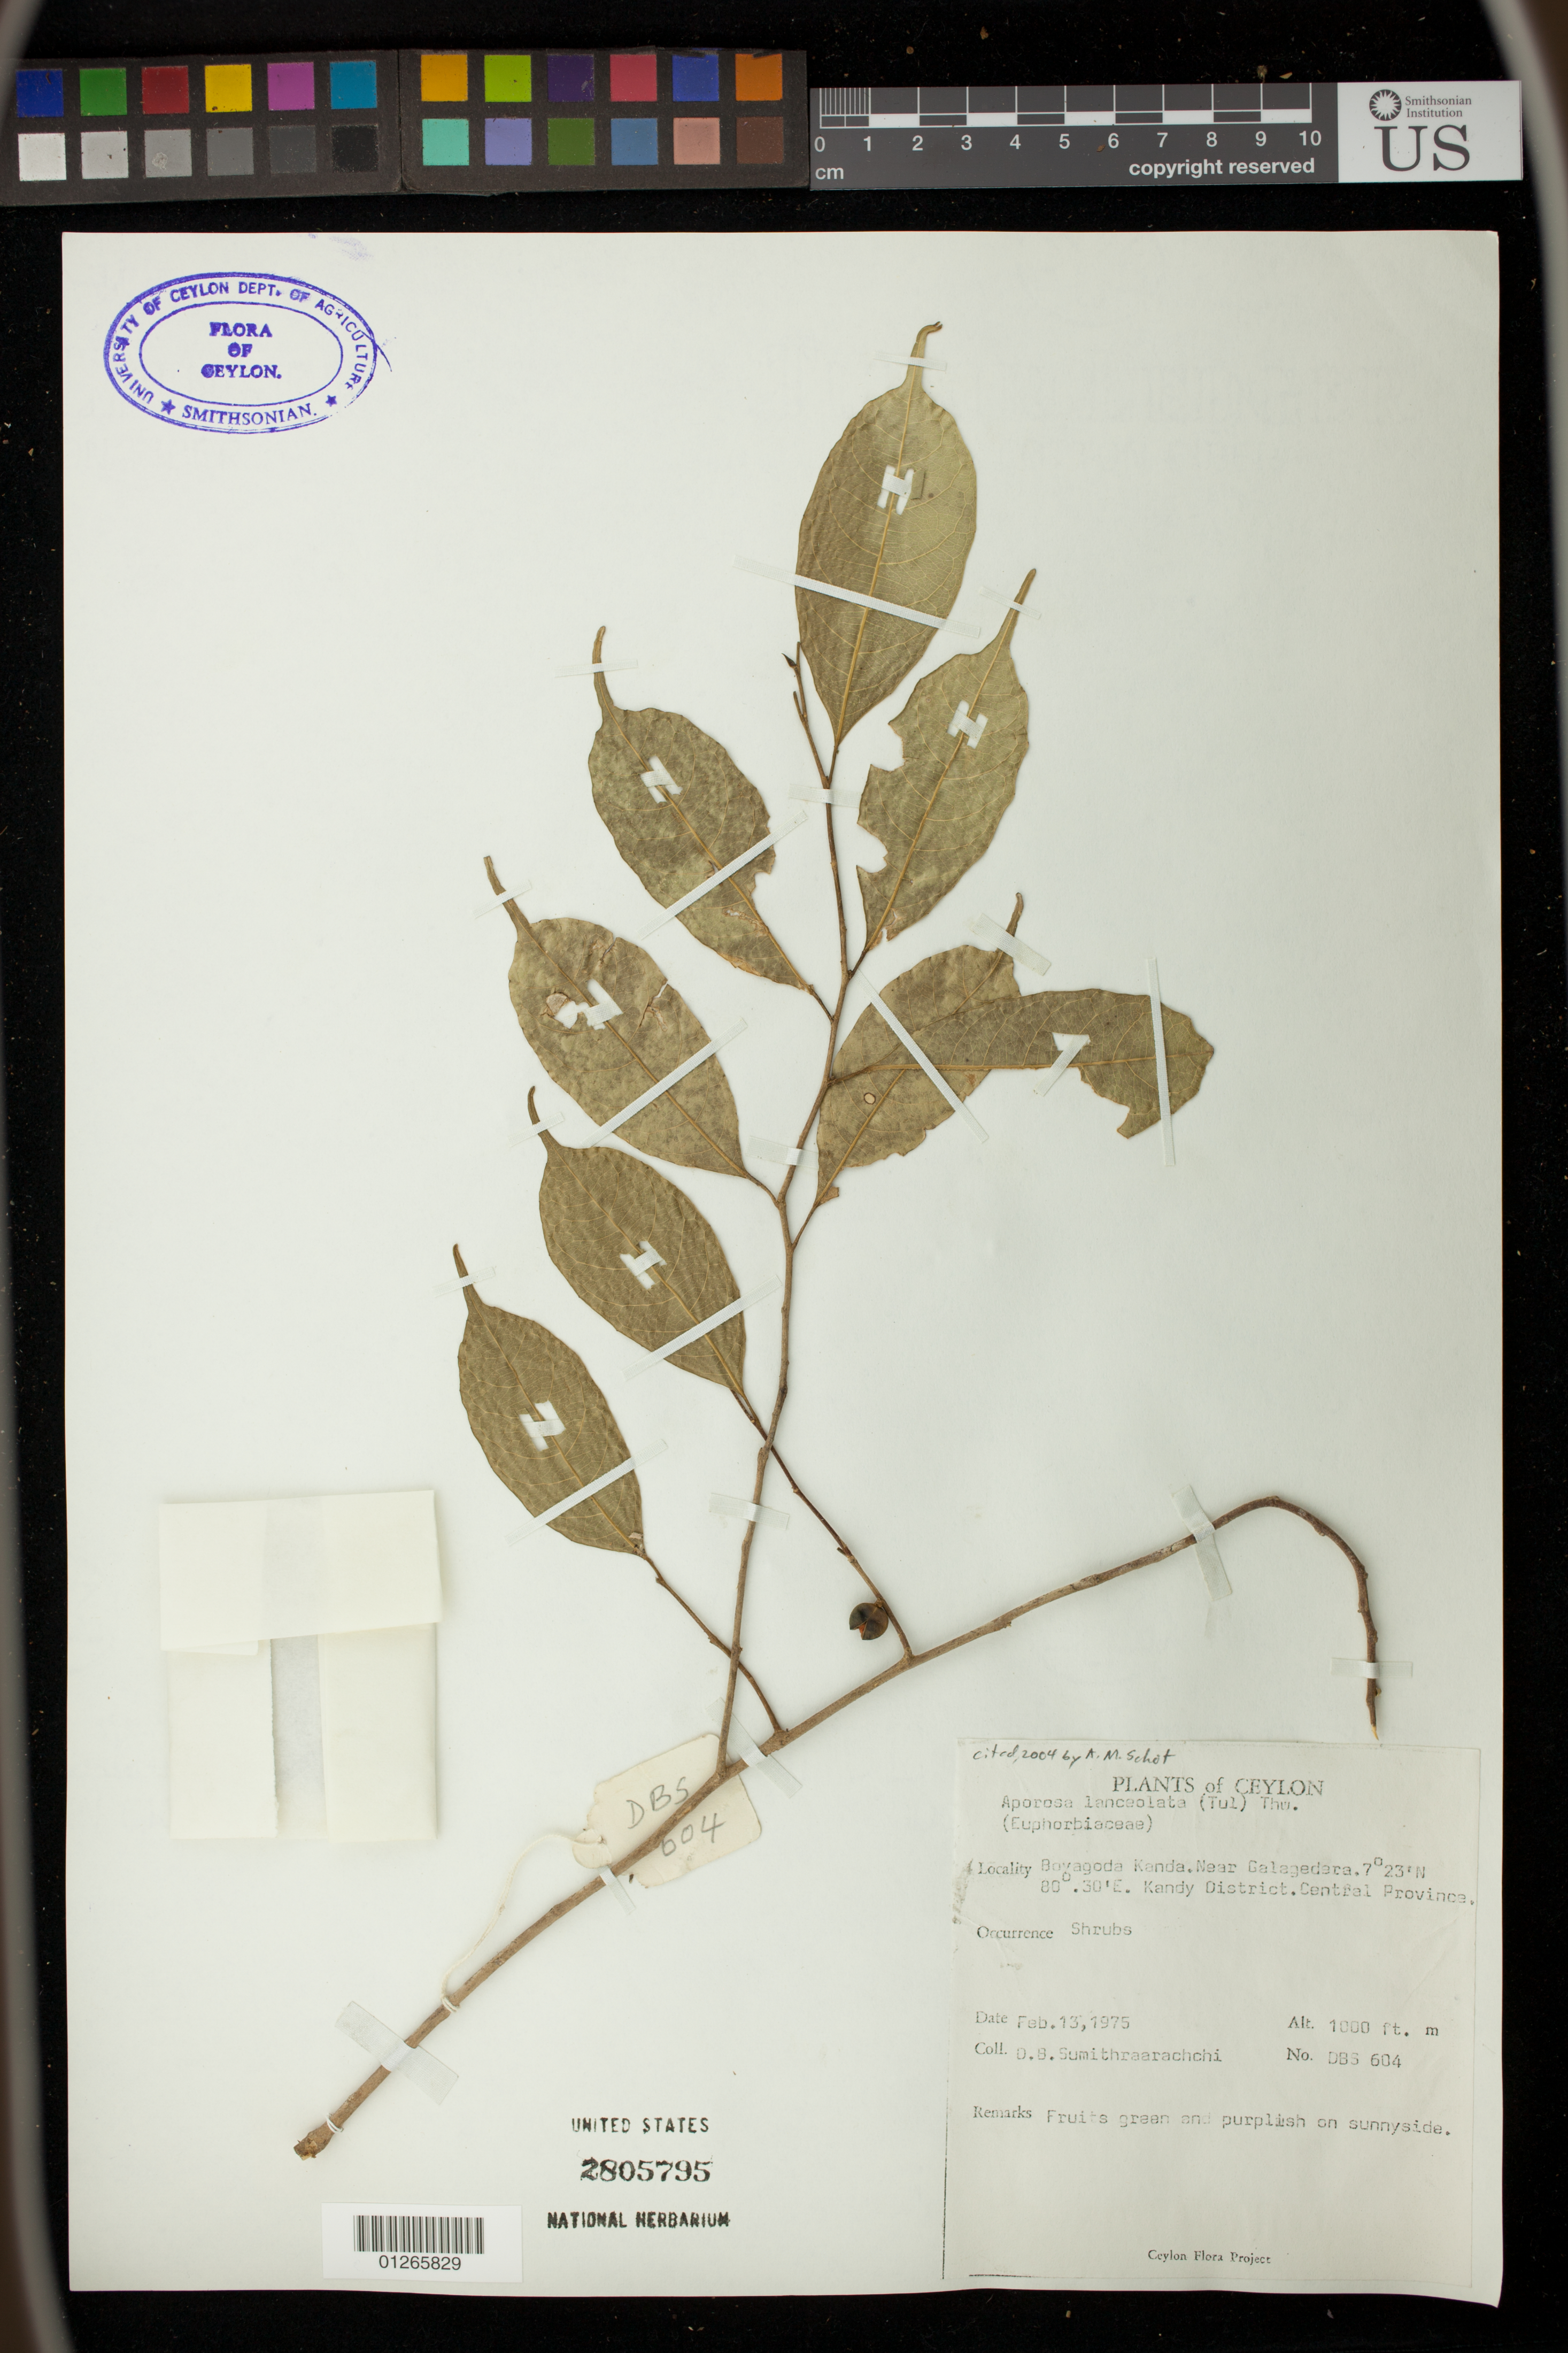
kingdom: Plantae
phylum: Tracheophyta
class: Magnoliopsida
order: Malpighiales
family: Phyllanthaceae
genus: Aporosa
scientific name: Aporosa lanceolata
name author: Müll. Arg.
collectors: D. B. Sumithraarachchi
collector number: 604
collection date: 1975-02-13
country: Sri Lanka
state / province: Central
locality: Boyagoda Kanda. Near Galagedera.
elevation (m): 305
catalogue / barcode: US 2805795